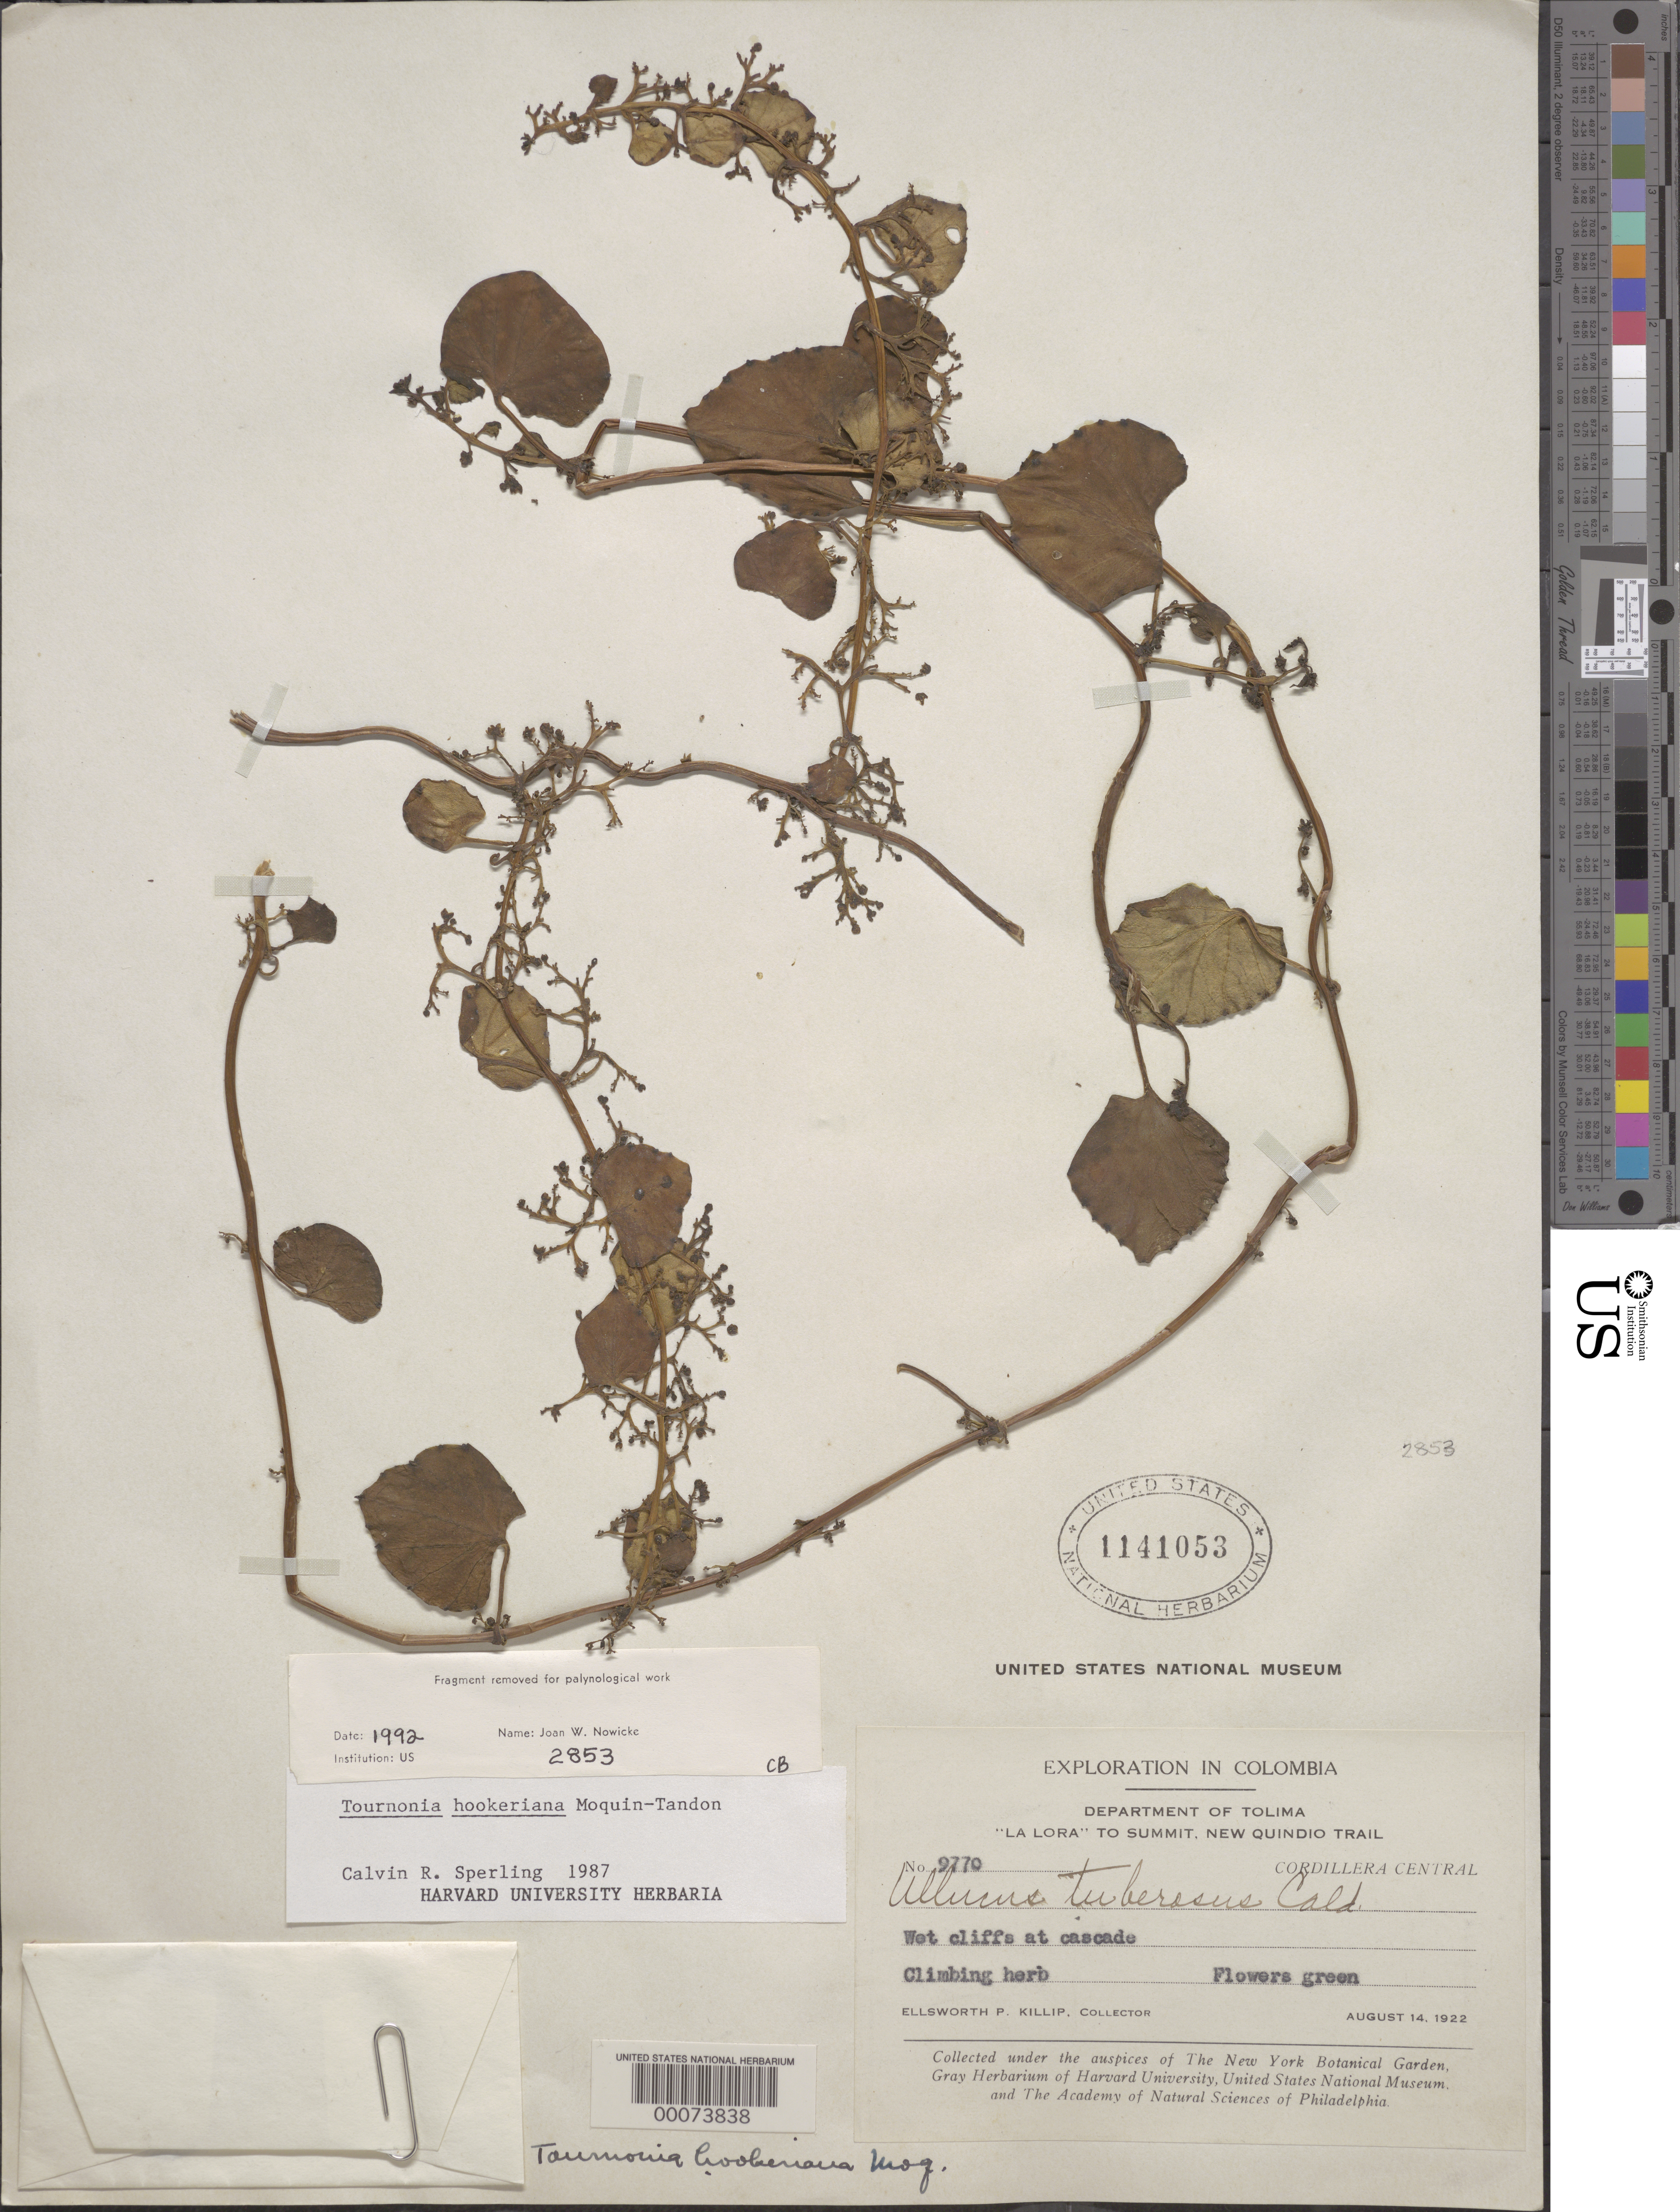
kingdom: Plantae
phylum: Tracheophyta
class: Magnoliopsida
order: Caryophyllales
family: Basellaceae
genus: Tournonia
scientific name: Tournonia hookeriana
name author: Moq.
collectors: E. P. Killip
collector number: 9770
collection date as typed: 14 Aug 1922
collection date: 1922-08-14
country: Colombia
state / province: Tolima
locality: "La Lora" to summit, new Quindo Trail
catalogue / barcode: US 1141053